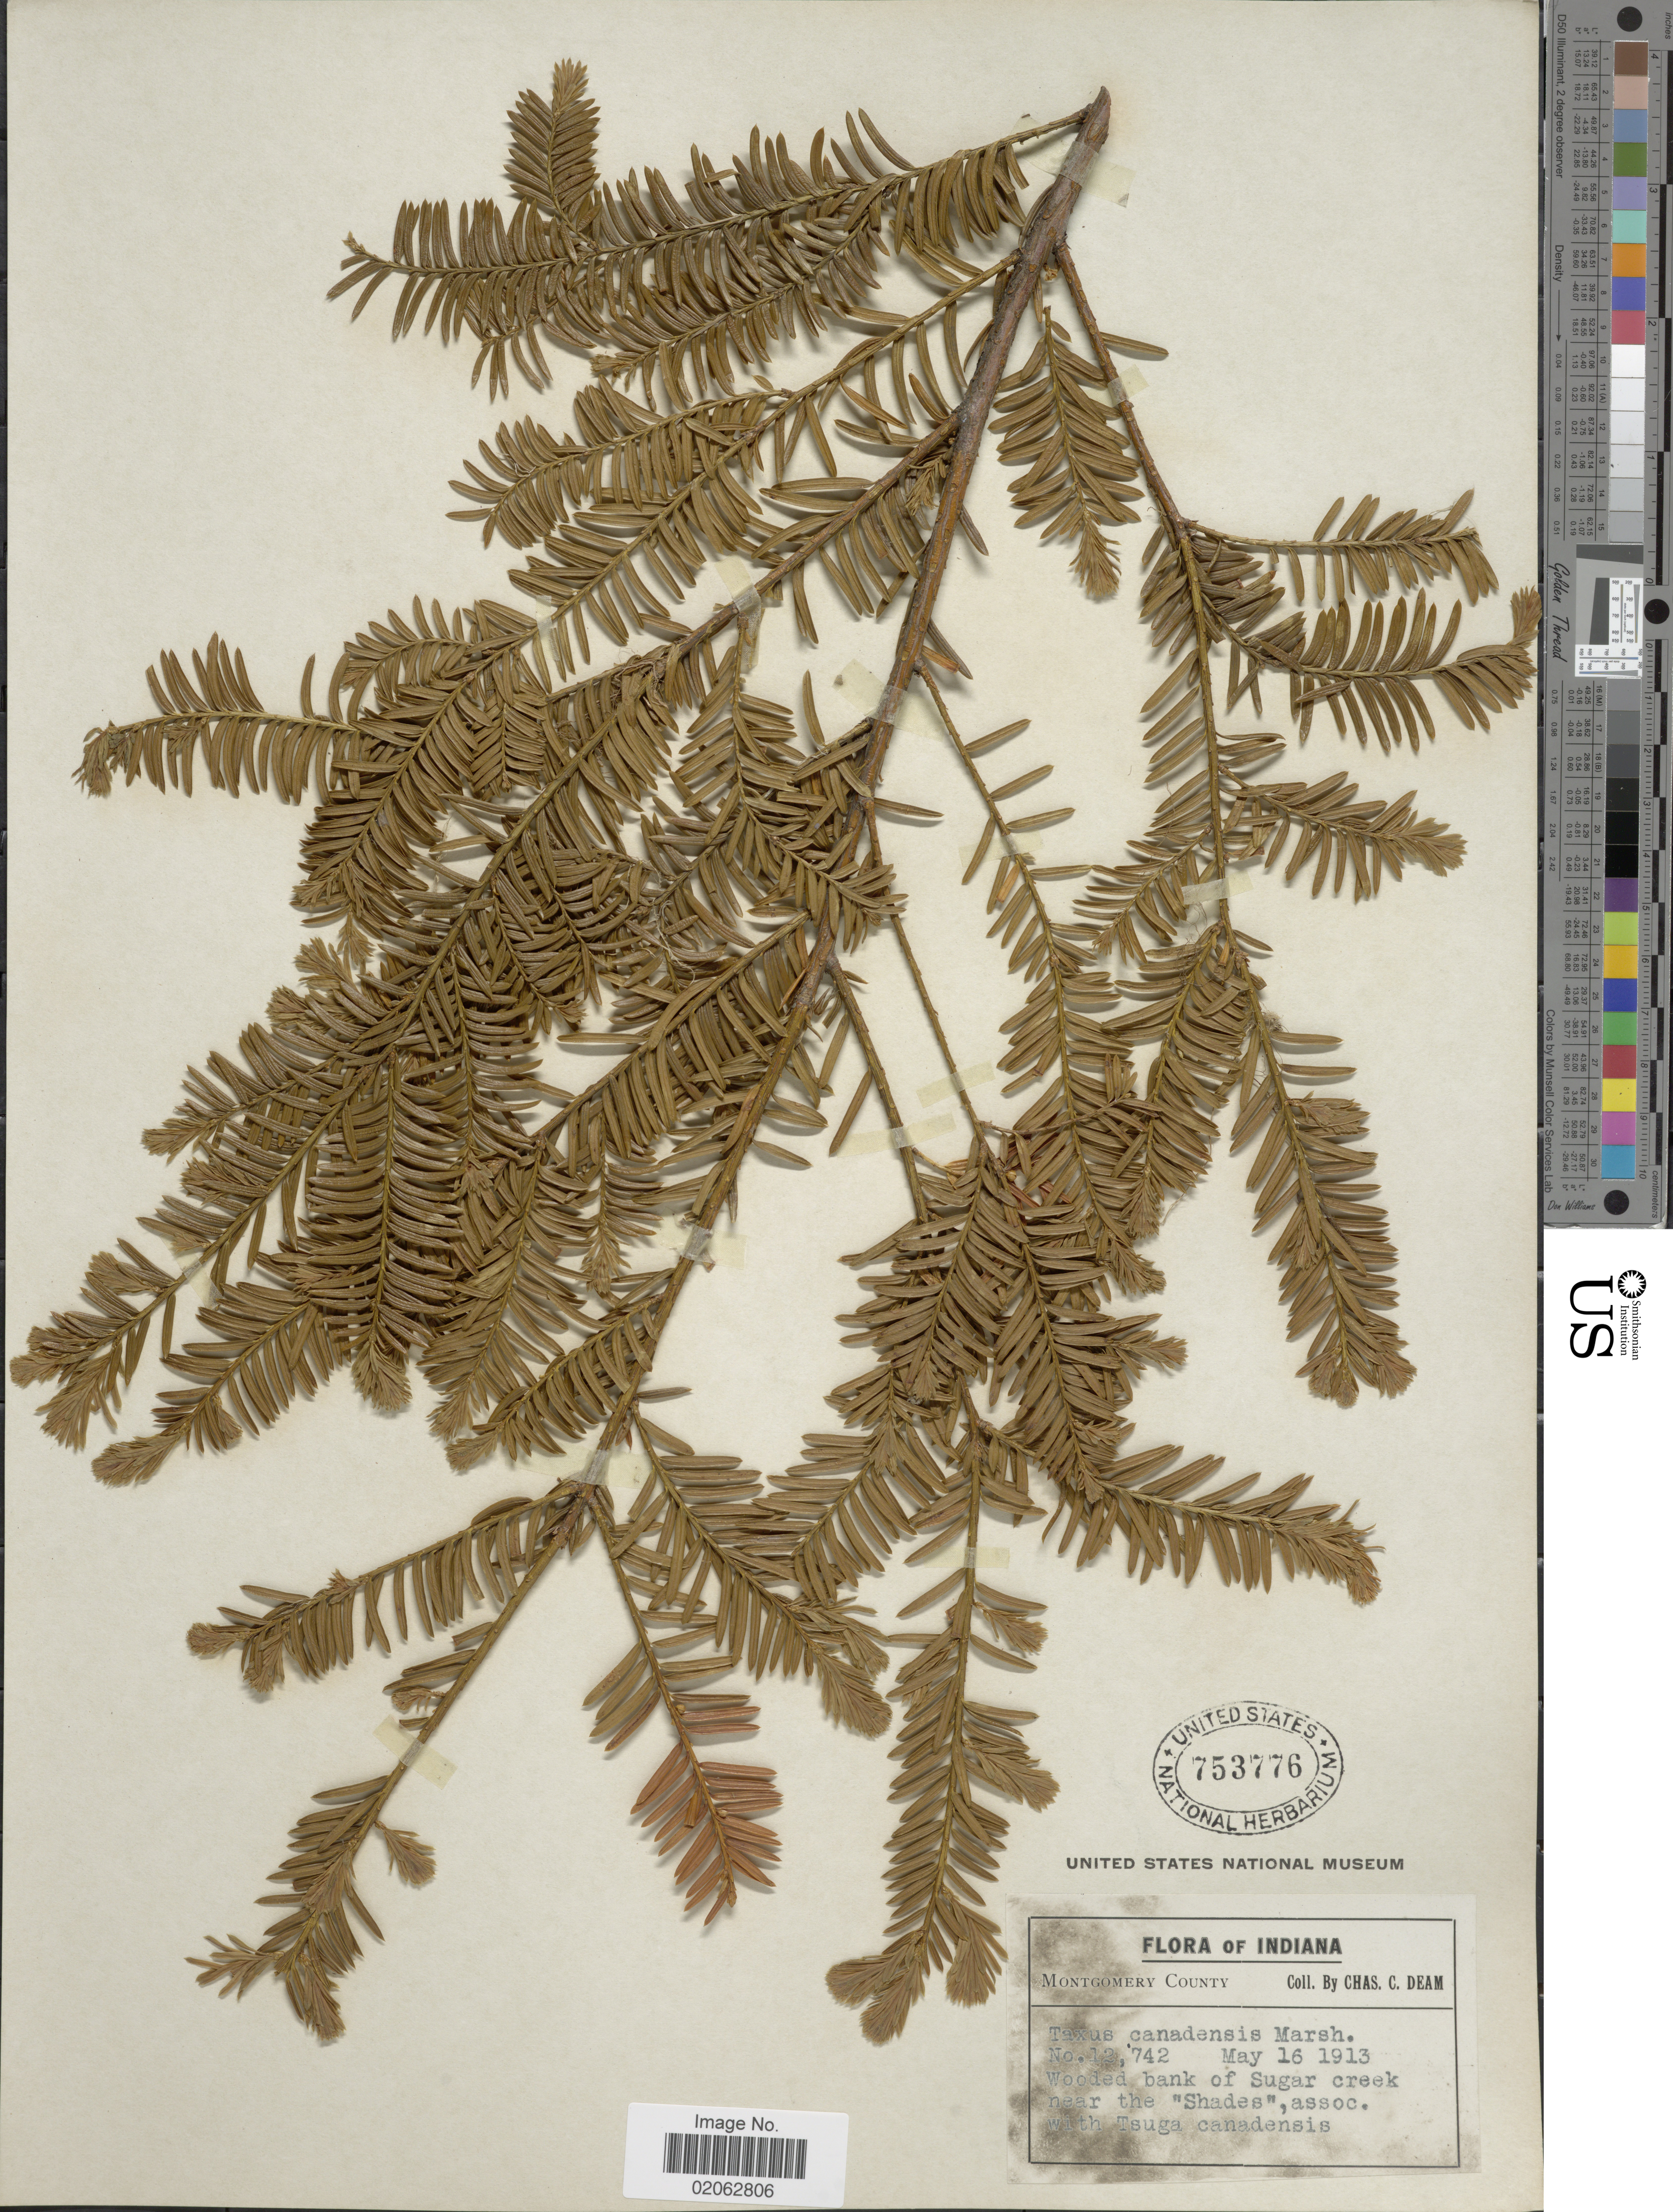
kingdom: Plantae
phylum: Tracheophyta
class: Pinopsida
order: Pinales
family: Taxaceae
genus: Taxus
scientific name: Taxus canadensis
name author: Marshall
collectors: C. C. Deam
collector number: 12742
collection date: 1913-05-16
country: United States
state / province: Indiana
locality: Wooded bank of Sugar Creek, near the Shades assoc., Montgomery County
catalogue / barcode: US 753776